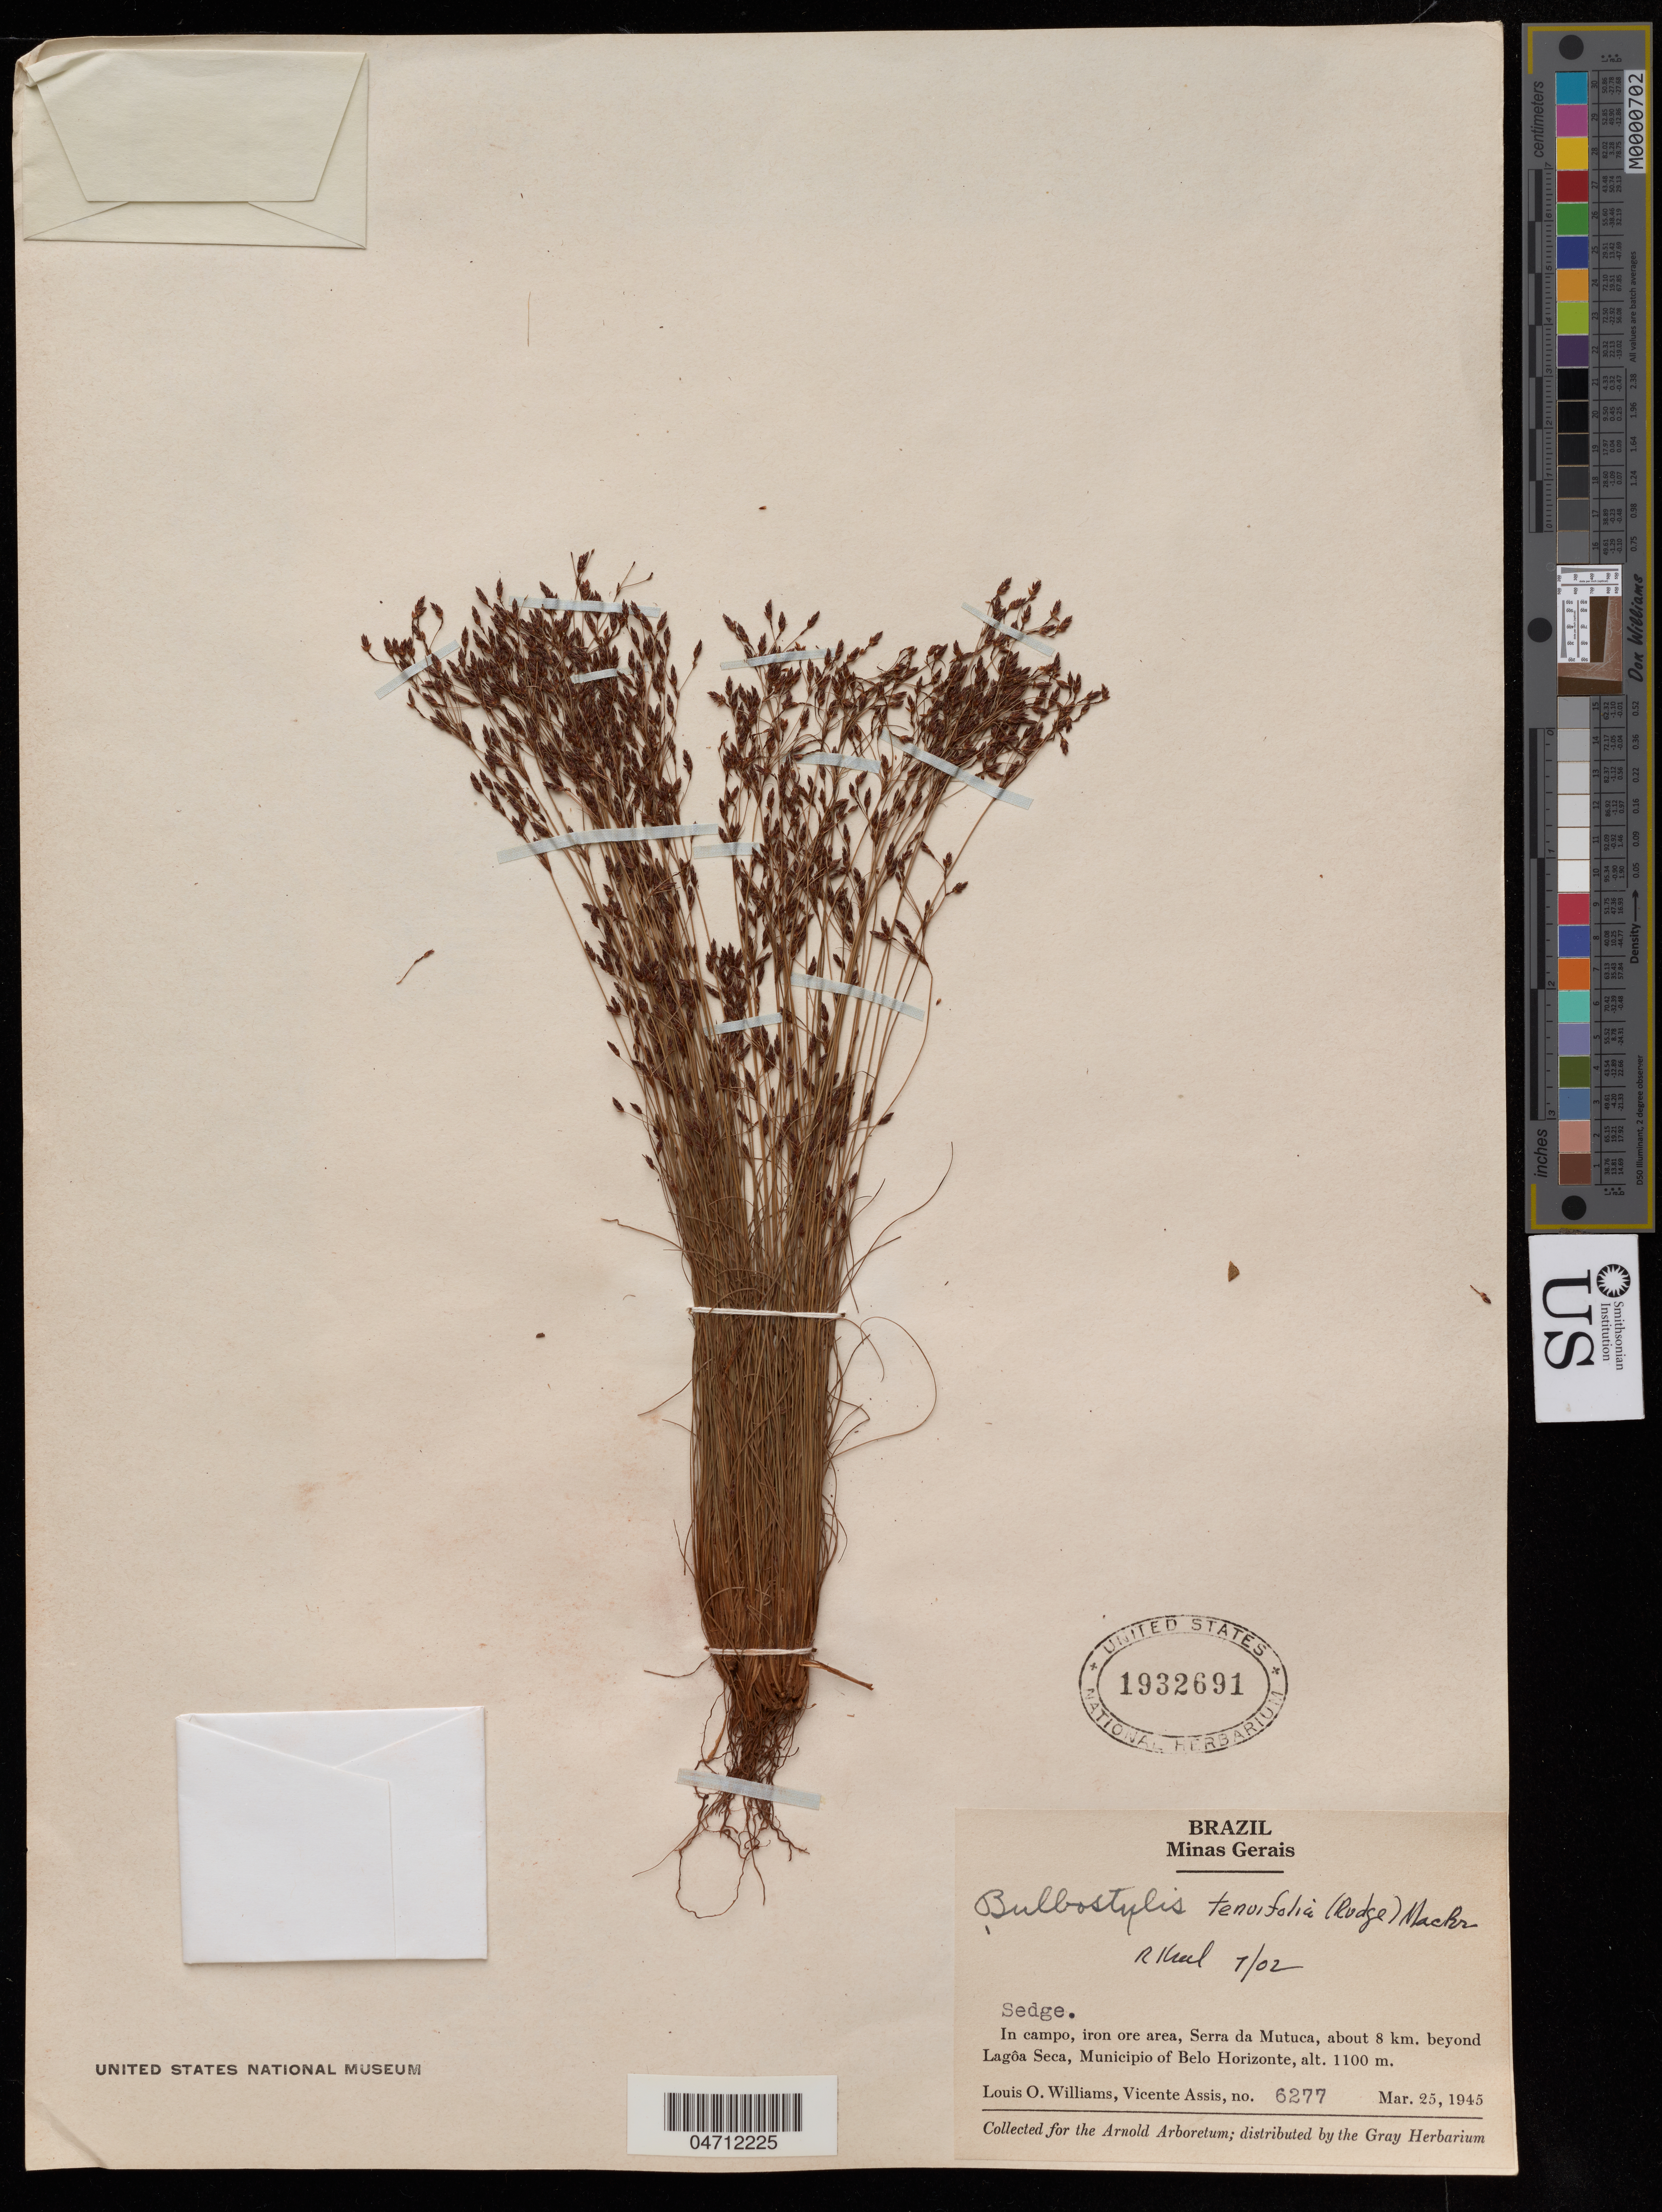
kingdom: Plantae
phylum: Tracheophyta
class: Liliopsida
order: Poales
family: Cyperaceae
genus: Bulbostylis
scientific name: Bulbostylis tenuifolia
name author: (Rudge) J.F. Macbr.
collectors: L. O. Williams & V. Assis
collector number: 6277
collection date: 1945-03-25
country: Brazil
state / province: Minas Gerais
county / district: Belo Horizonte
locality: In campo, iron ore area, Serra da Mutuca, about 8 km, beyond Lagoa Seca.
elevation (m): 1100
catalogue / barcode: US 1932691